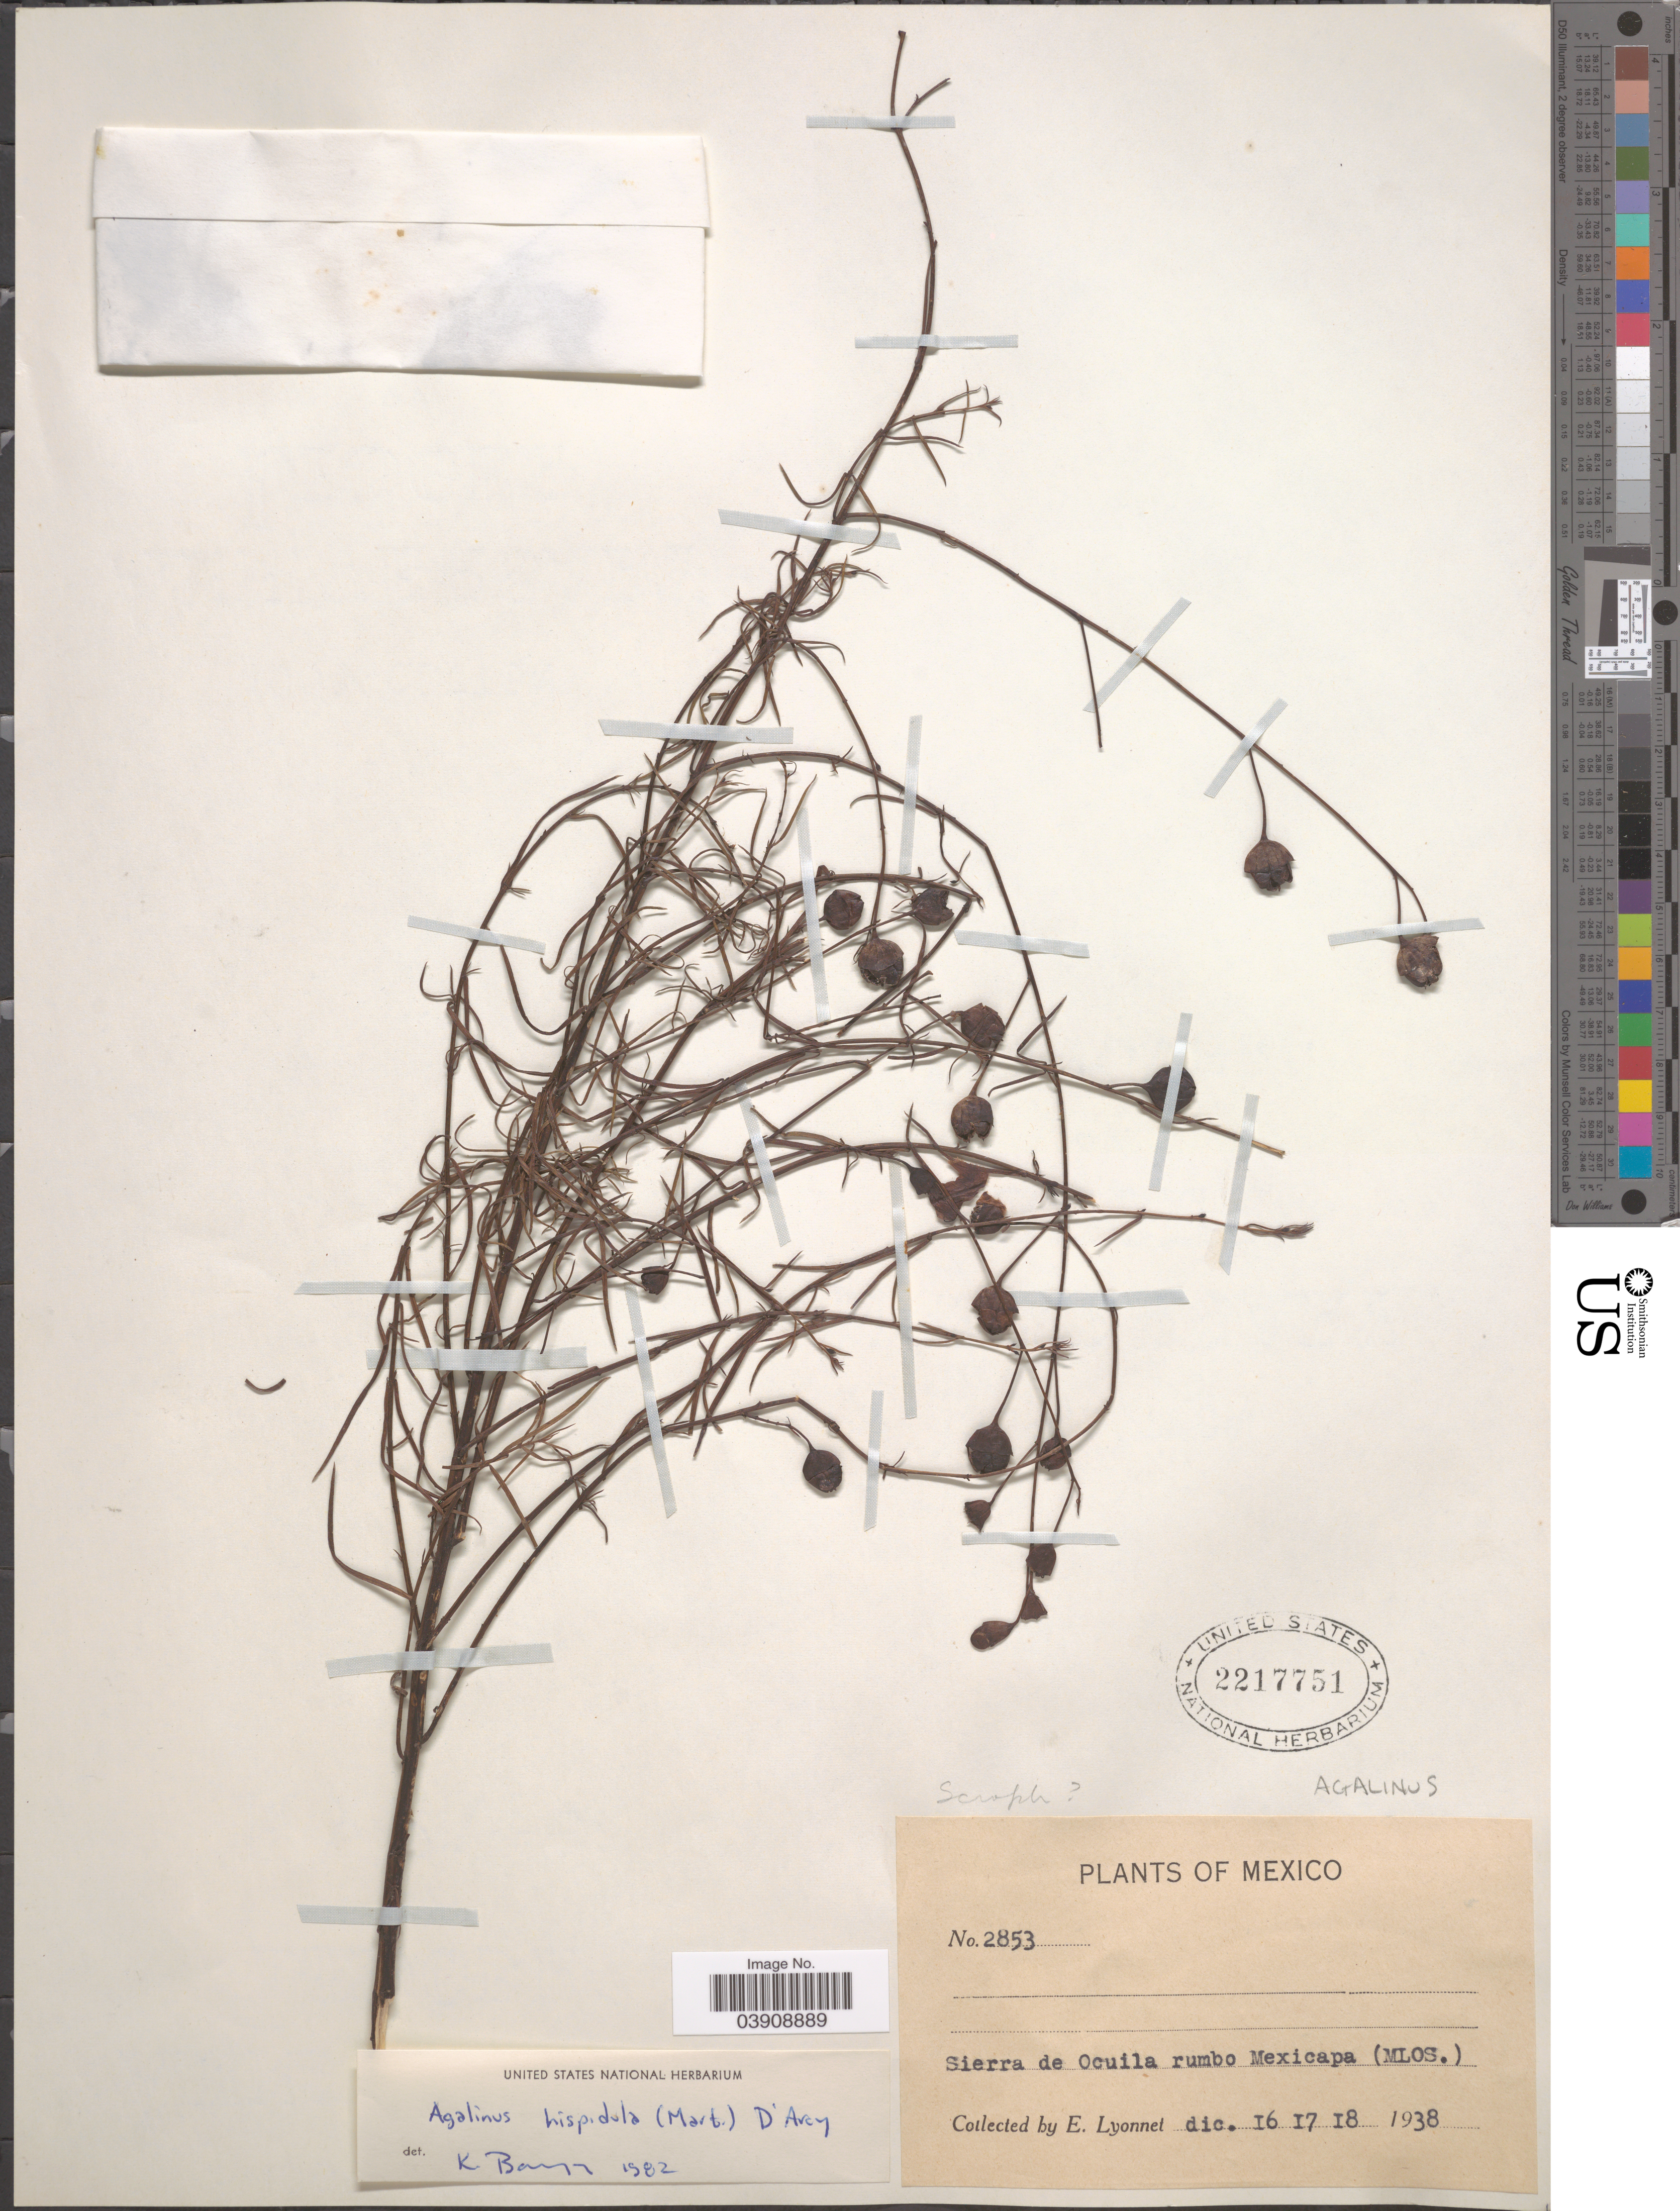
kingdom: Plantae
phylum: Tracheophyta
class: Magnoliopsida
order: Lamiales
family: Orobanchaceae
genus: Agalinis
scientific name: Agalinis hispidula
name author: (Mart.) D'Arcy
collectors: E. Lyonnet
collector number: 2853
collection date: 1938-10-16/1938-12-18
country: Mexico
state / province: Morelos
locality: Sierra de Ocuila rumbo Mexicapa.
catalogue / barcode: US 2217751